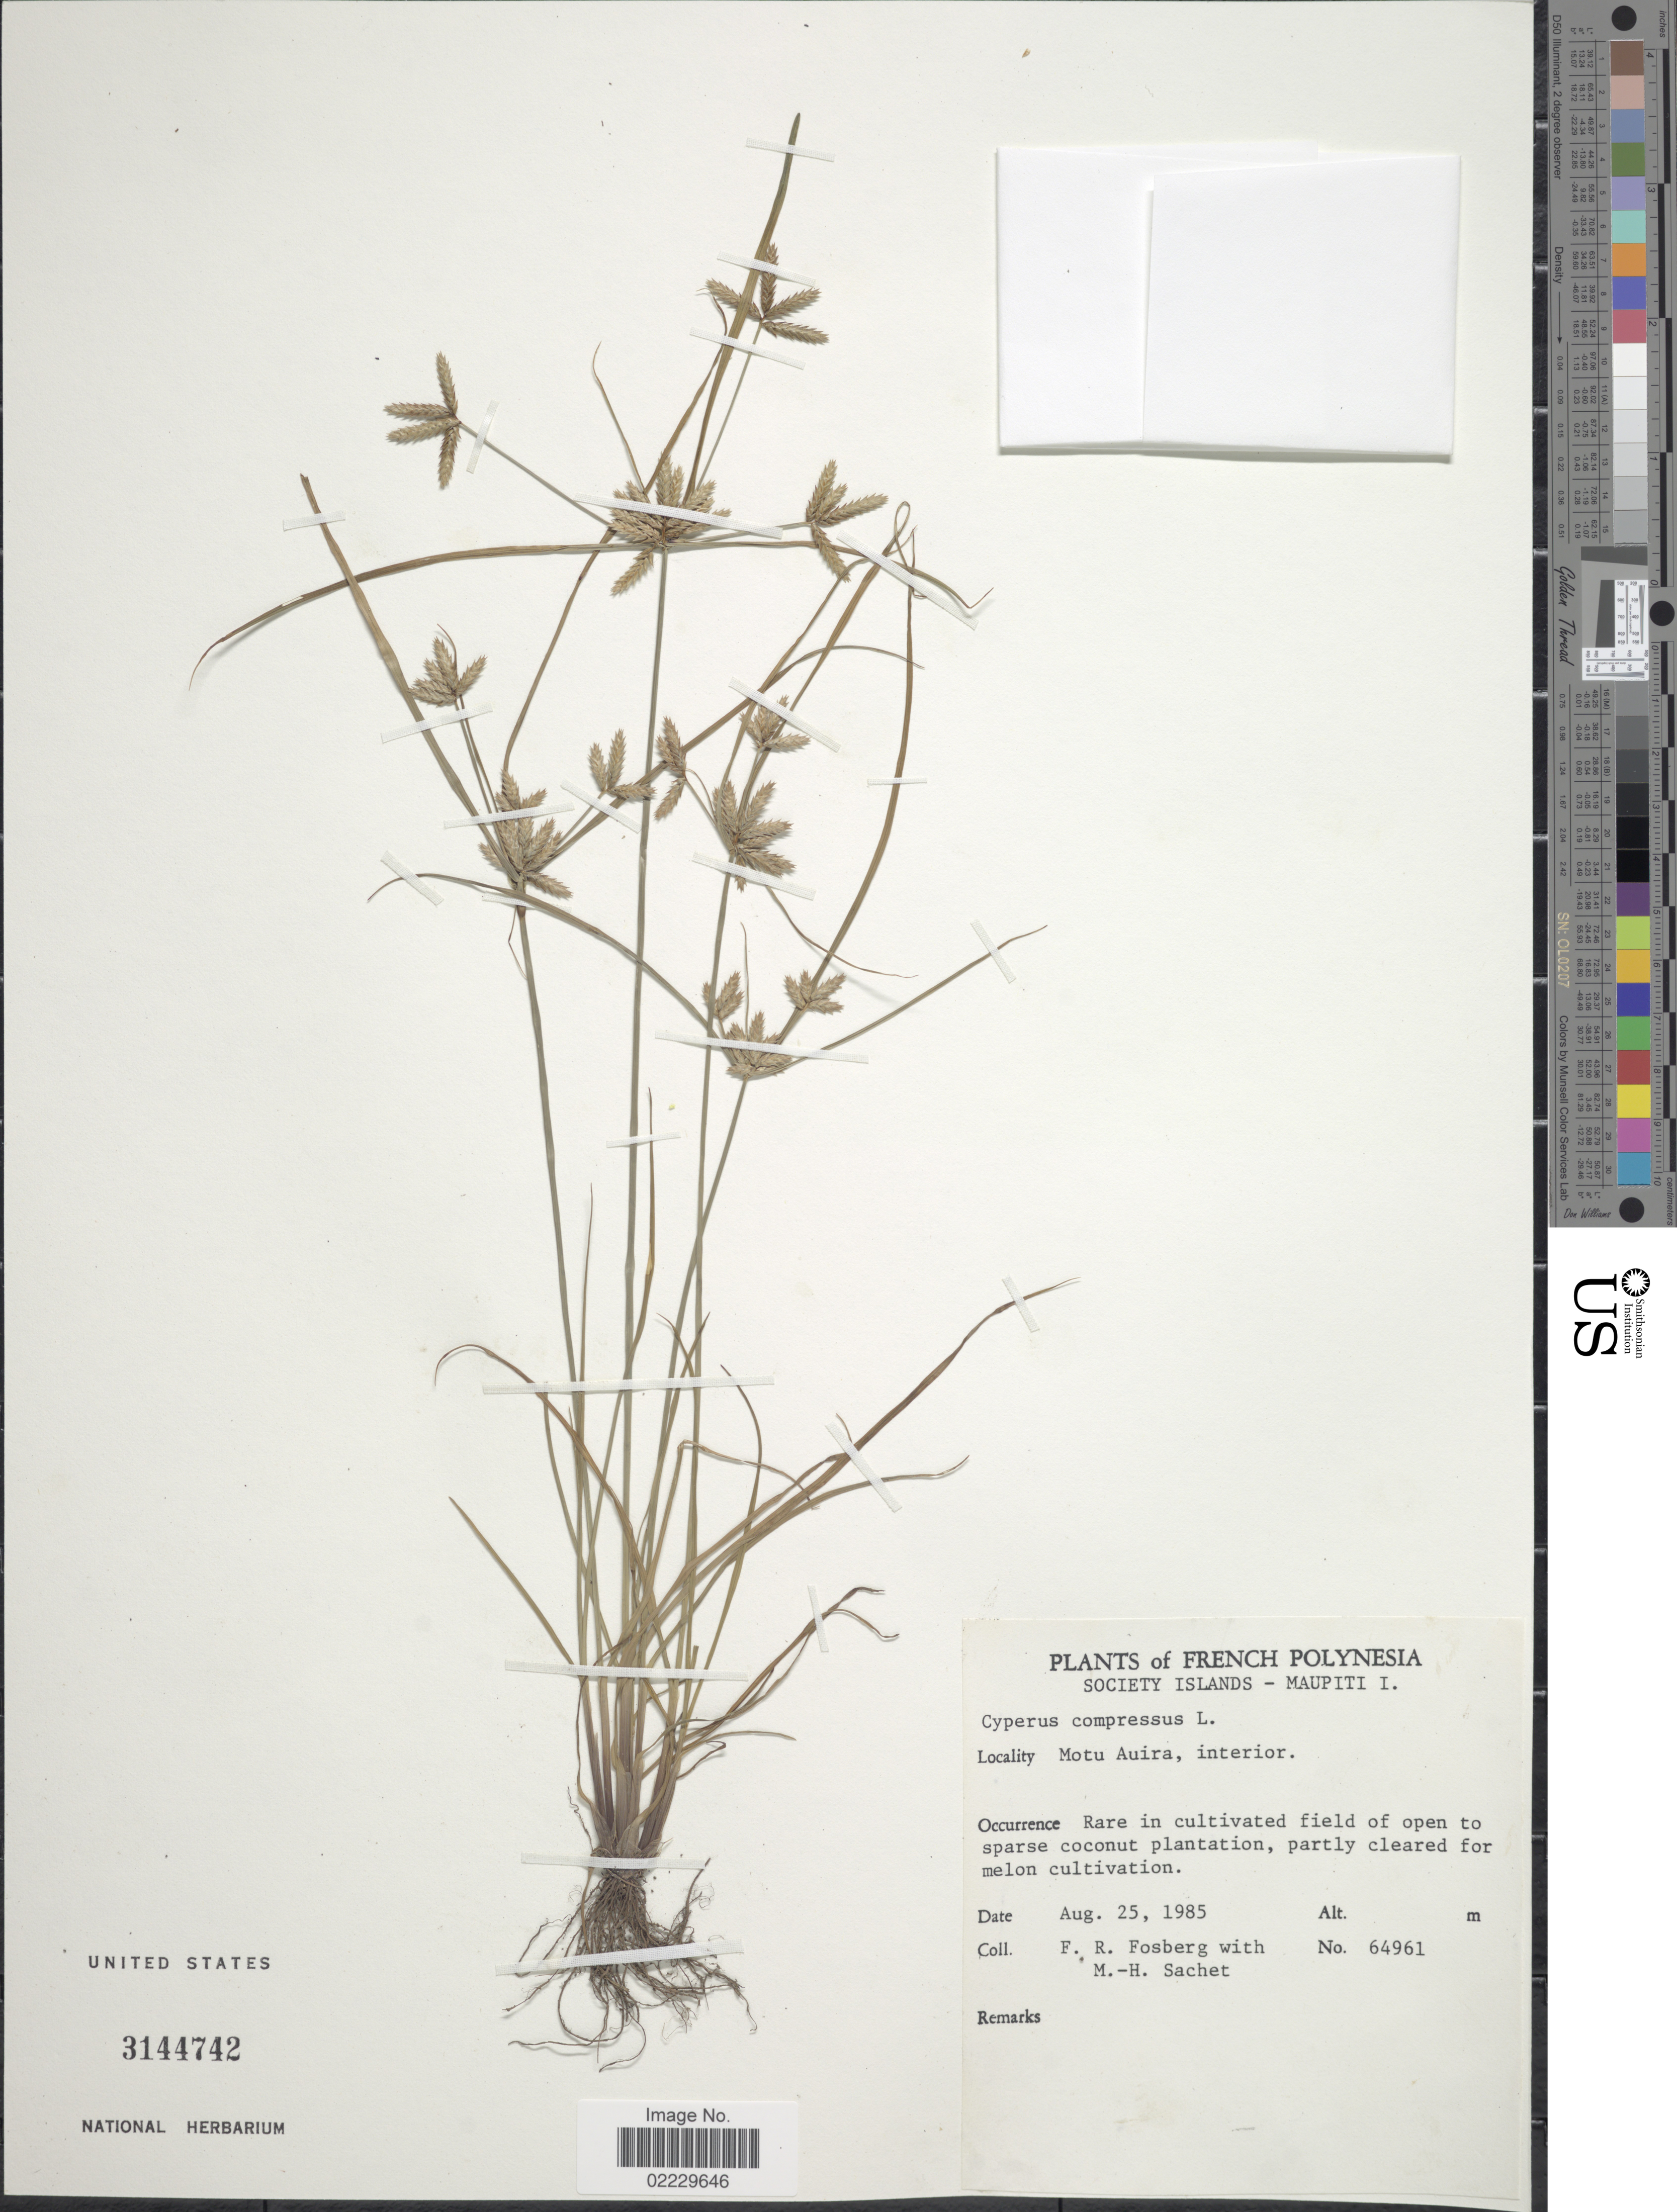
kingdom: Plantae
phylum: Tracheophyta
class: Liliopsida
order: Poales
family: Cyperaceae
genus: Cyperus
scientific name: Cyperus compressus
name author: L.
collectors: F. R. Fosberg & M.-H. Sachet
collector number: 64961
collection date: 1985-08-25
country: French Polynesia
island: Maupiti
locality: Society Islands, Maupiti I., Motu Auira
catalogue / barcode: US 3144742